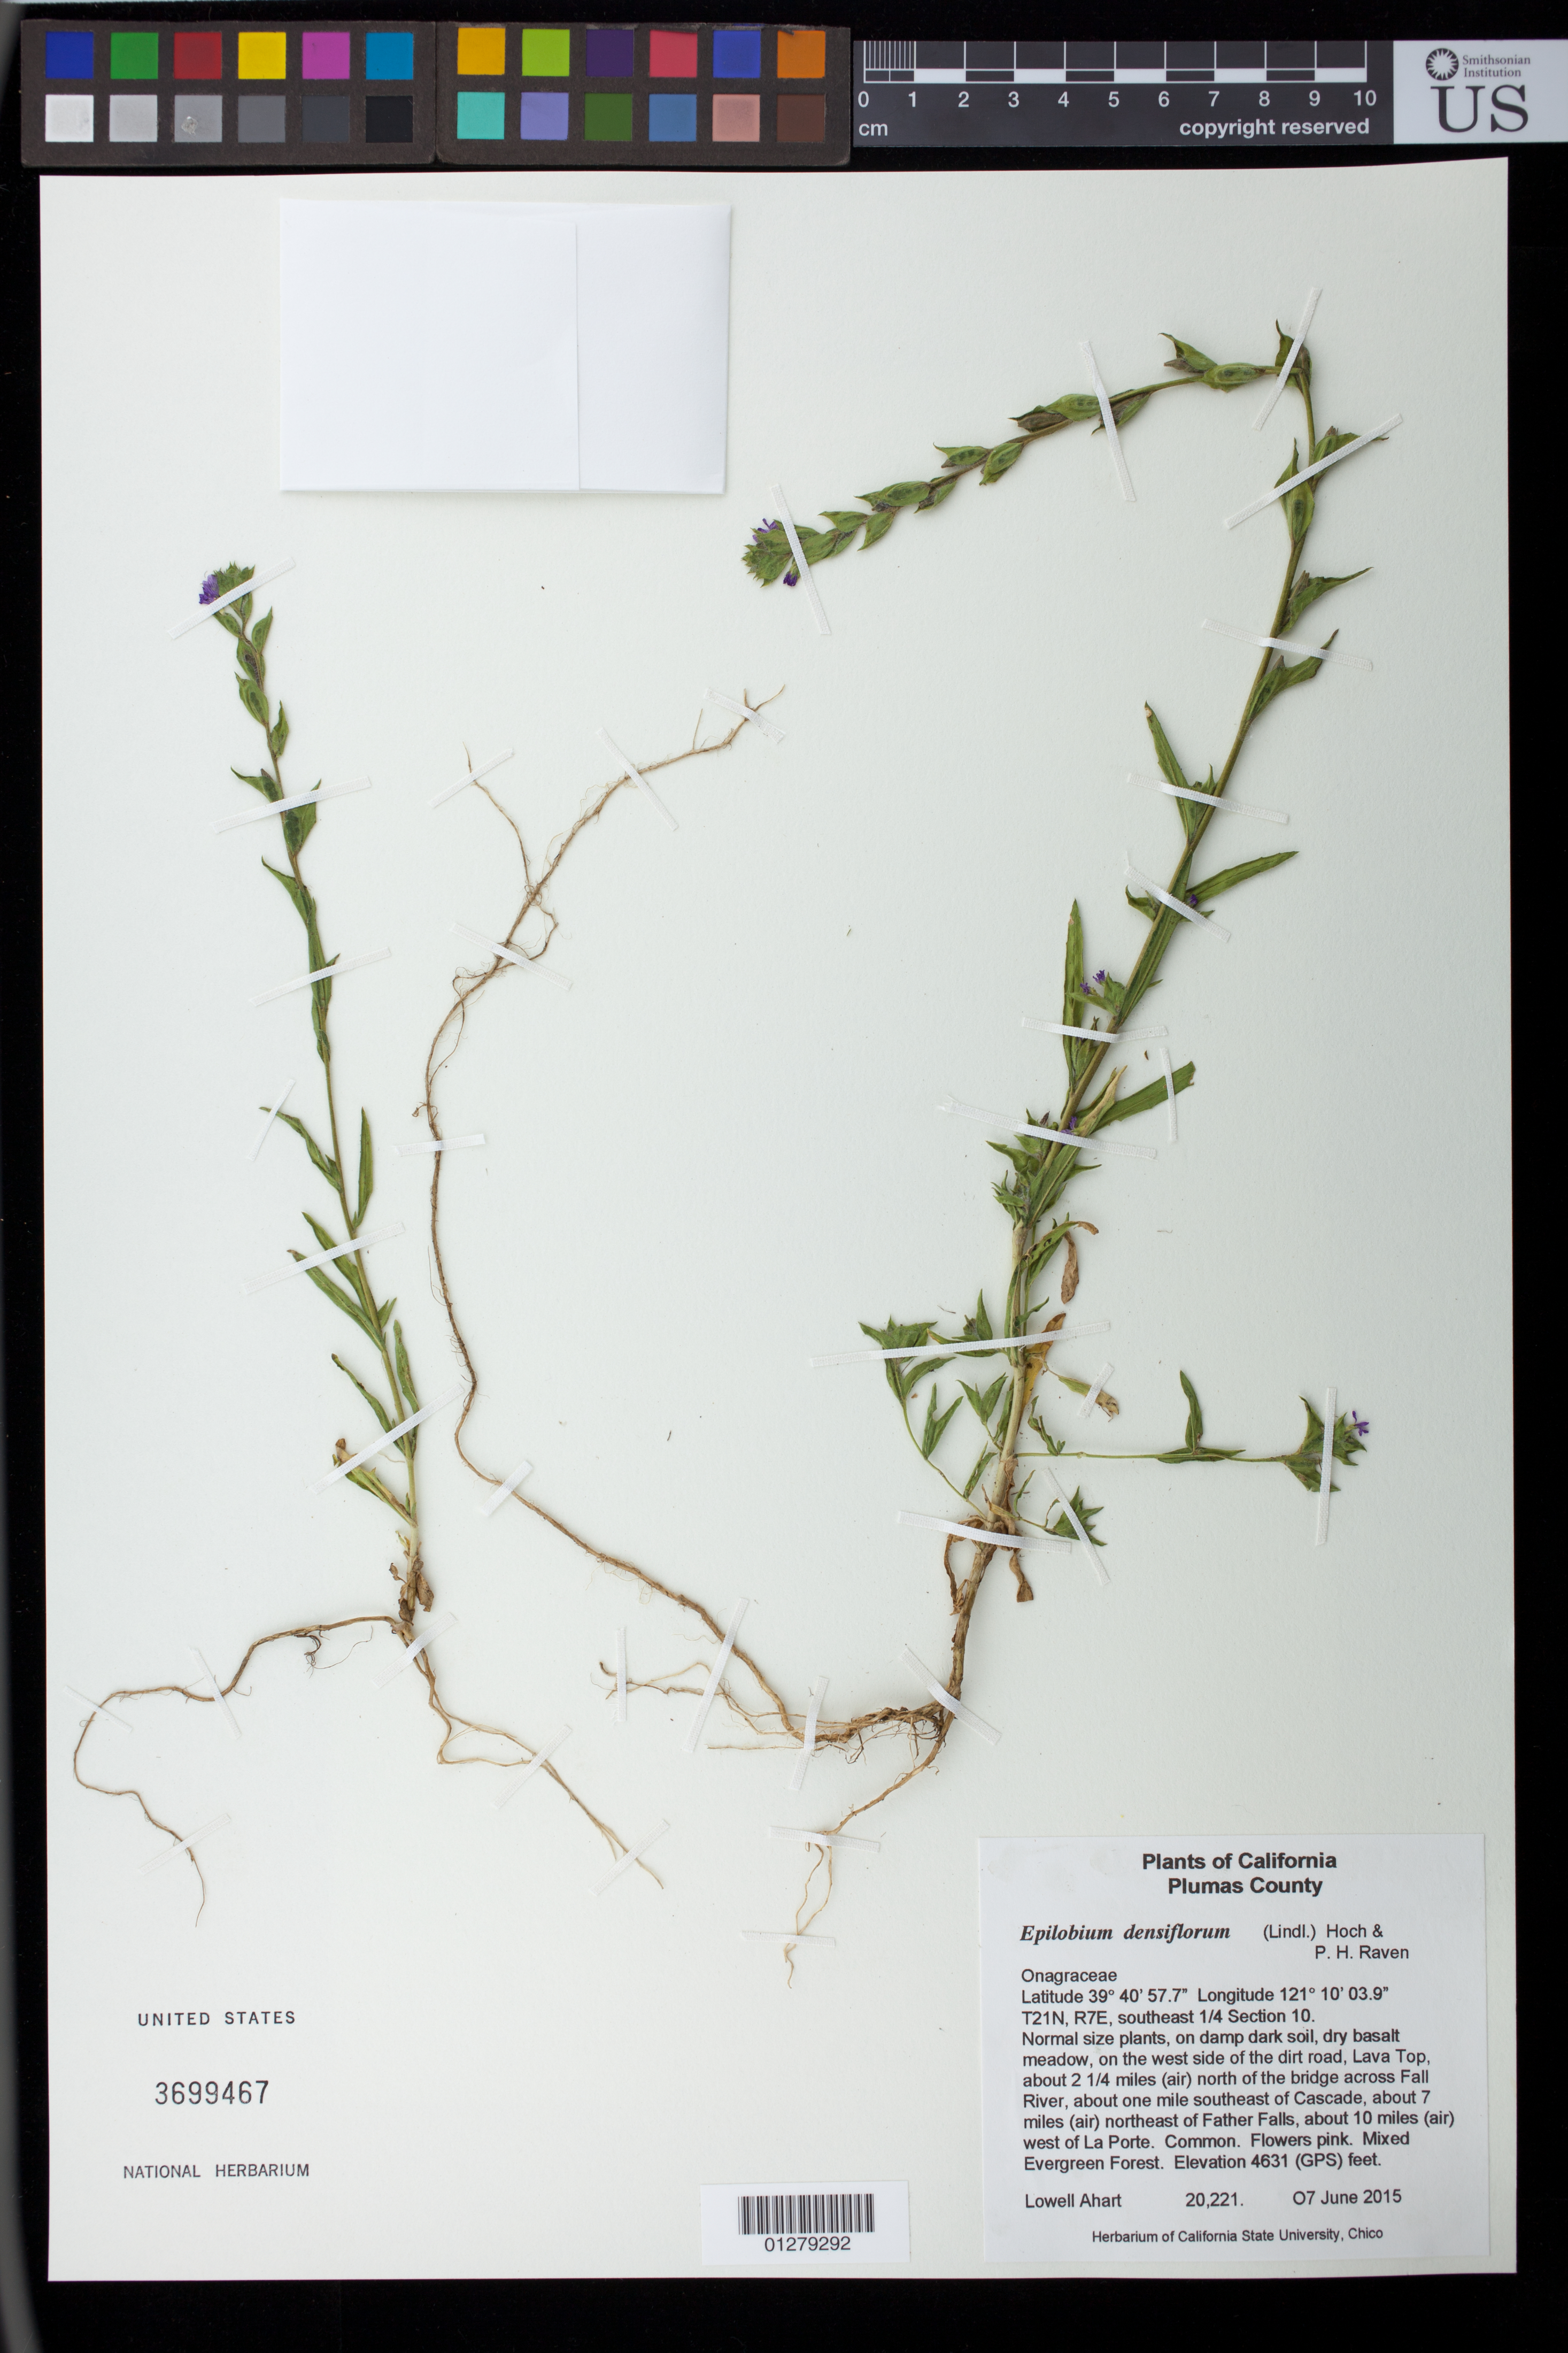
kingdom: Plantae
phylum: Tracheophyta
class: Magnoliopsida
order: Myrtales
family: Onagraceae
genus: Epilobium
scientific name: Epilobium densiflorum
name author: (Lindl.) Hoch & P.H. Raven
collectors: L. Ahart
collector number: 20221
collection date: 2015-06-07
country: United States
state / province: California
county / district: Plumas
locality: About 80 yards west of the dirt road, Lava Top, about 2 1/4 miles (air) north of the bridge across Fall River, about one mile southeast of Cascade, about 7 miles (air) northeast of Father Falls, about 10 miles (air) west of La Porte.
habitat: Dry basalt meadow in mixed evergreen forest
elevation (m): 1412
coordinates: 39 40 57.7 N, 121 10 3.9 W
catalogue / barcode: US 3699467